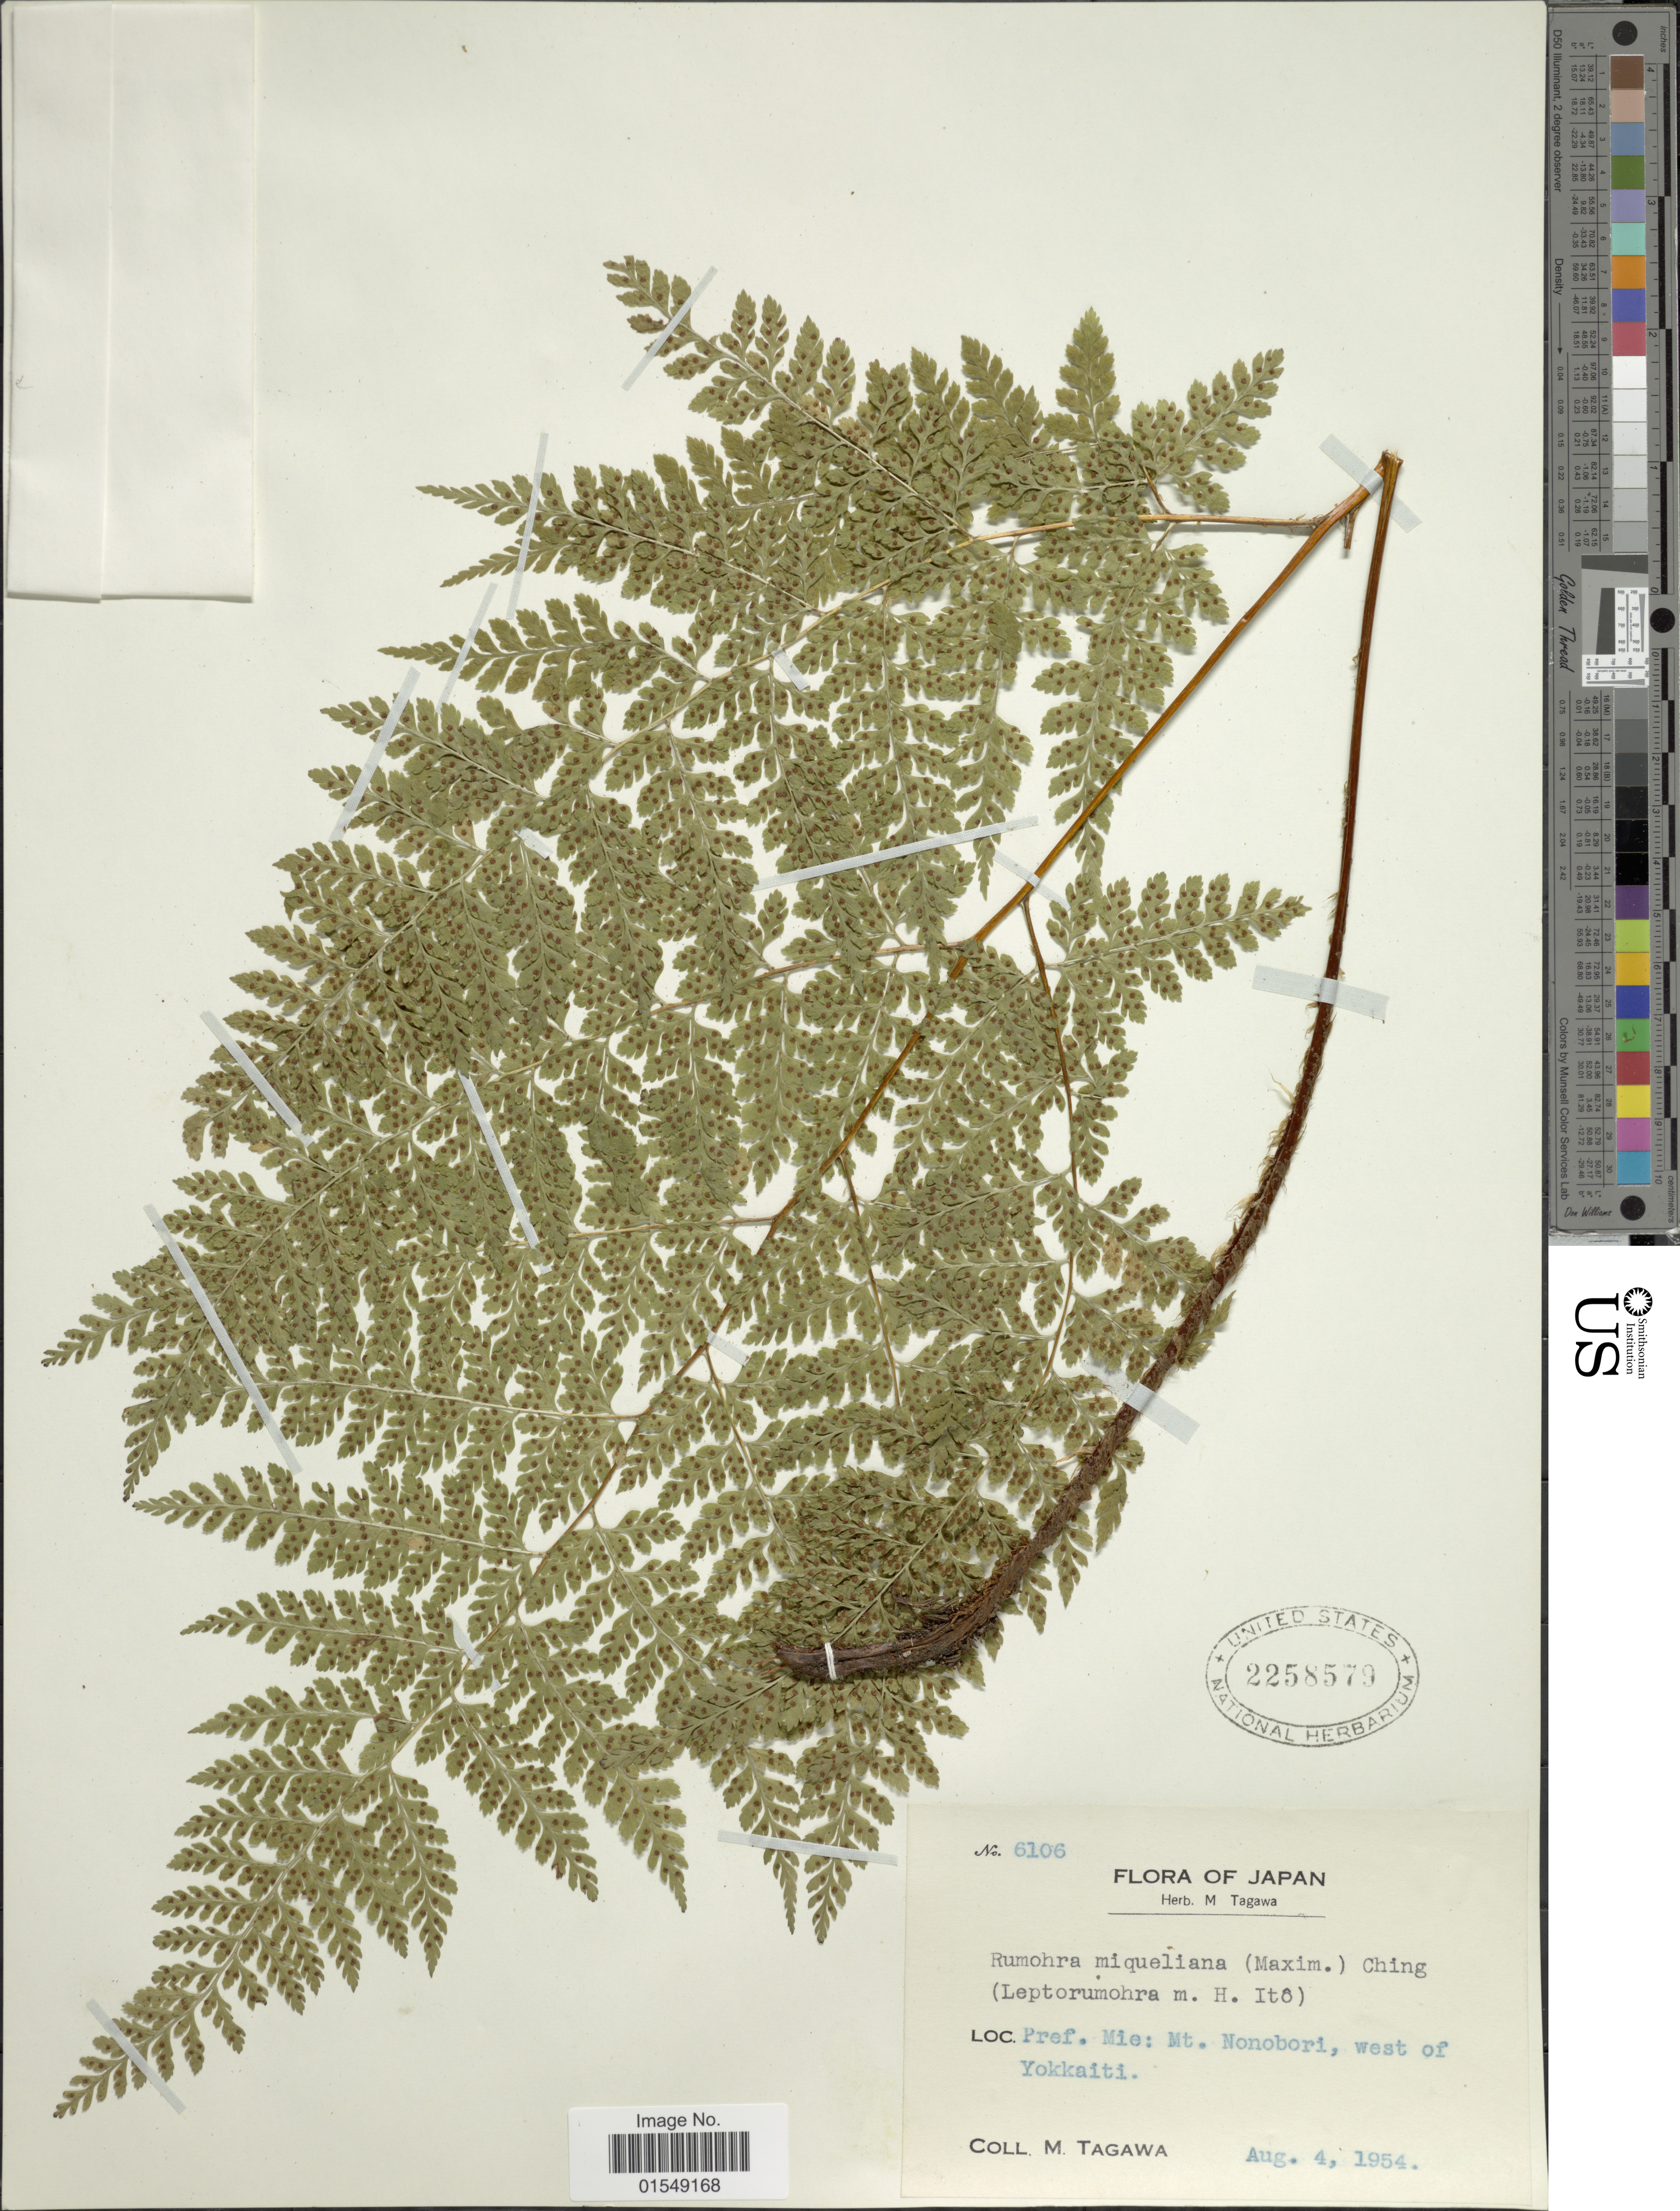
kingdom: Plantae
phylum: Tracheophyta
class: Polypodiopsida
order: Polypodiales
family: Dryopteridaceae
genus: Arachniodes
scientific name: Arachniodes miqueliana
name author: (Maxim. ex Franch. & Sav.) Ohwi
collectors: M. Tagawa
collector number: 6106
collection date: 1954-08-04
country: Japan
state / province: Mie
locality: Mt. Nonobori, west Yokkati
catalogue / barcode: US 2258579